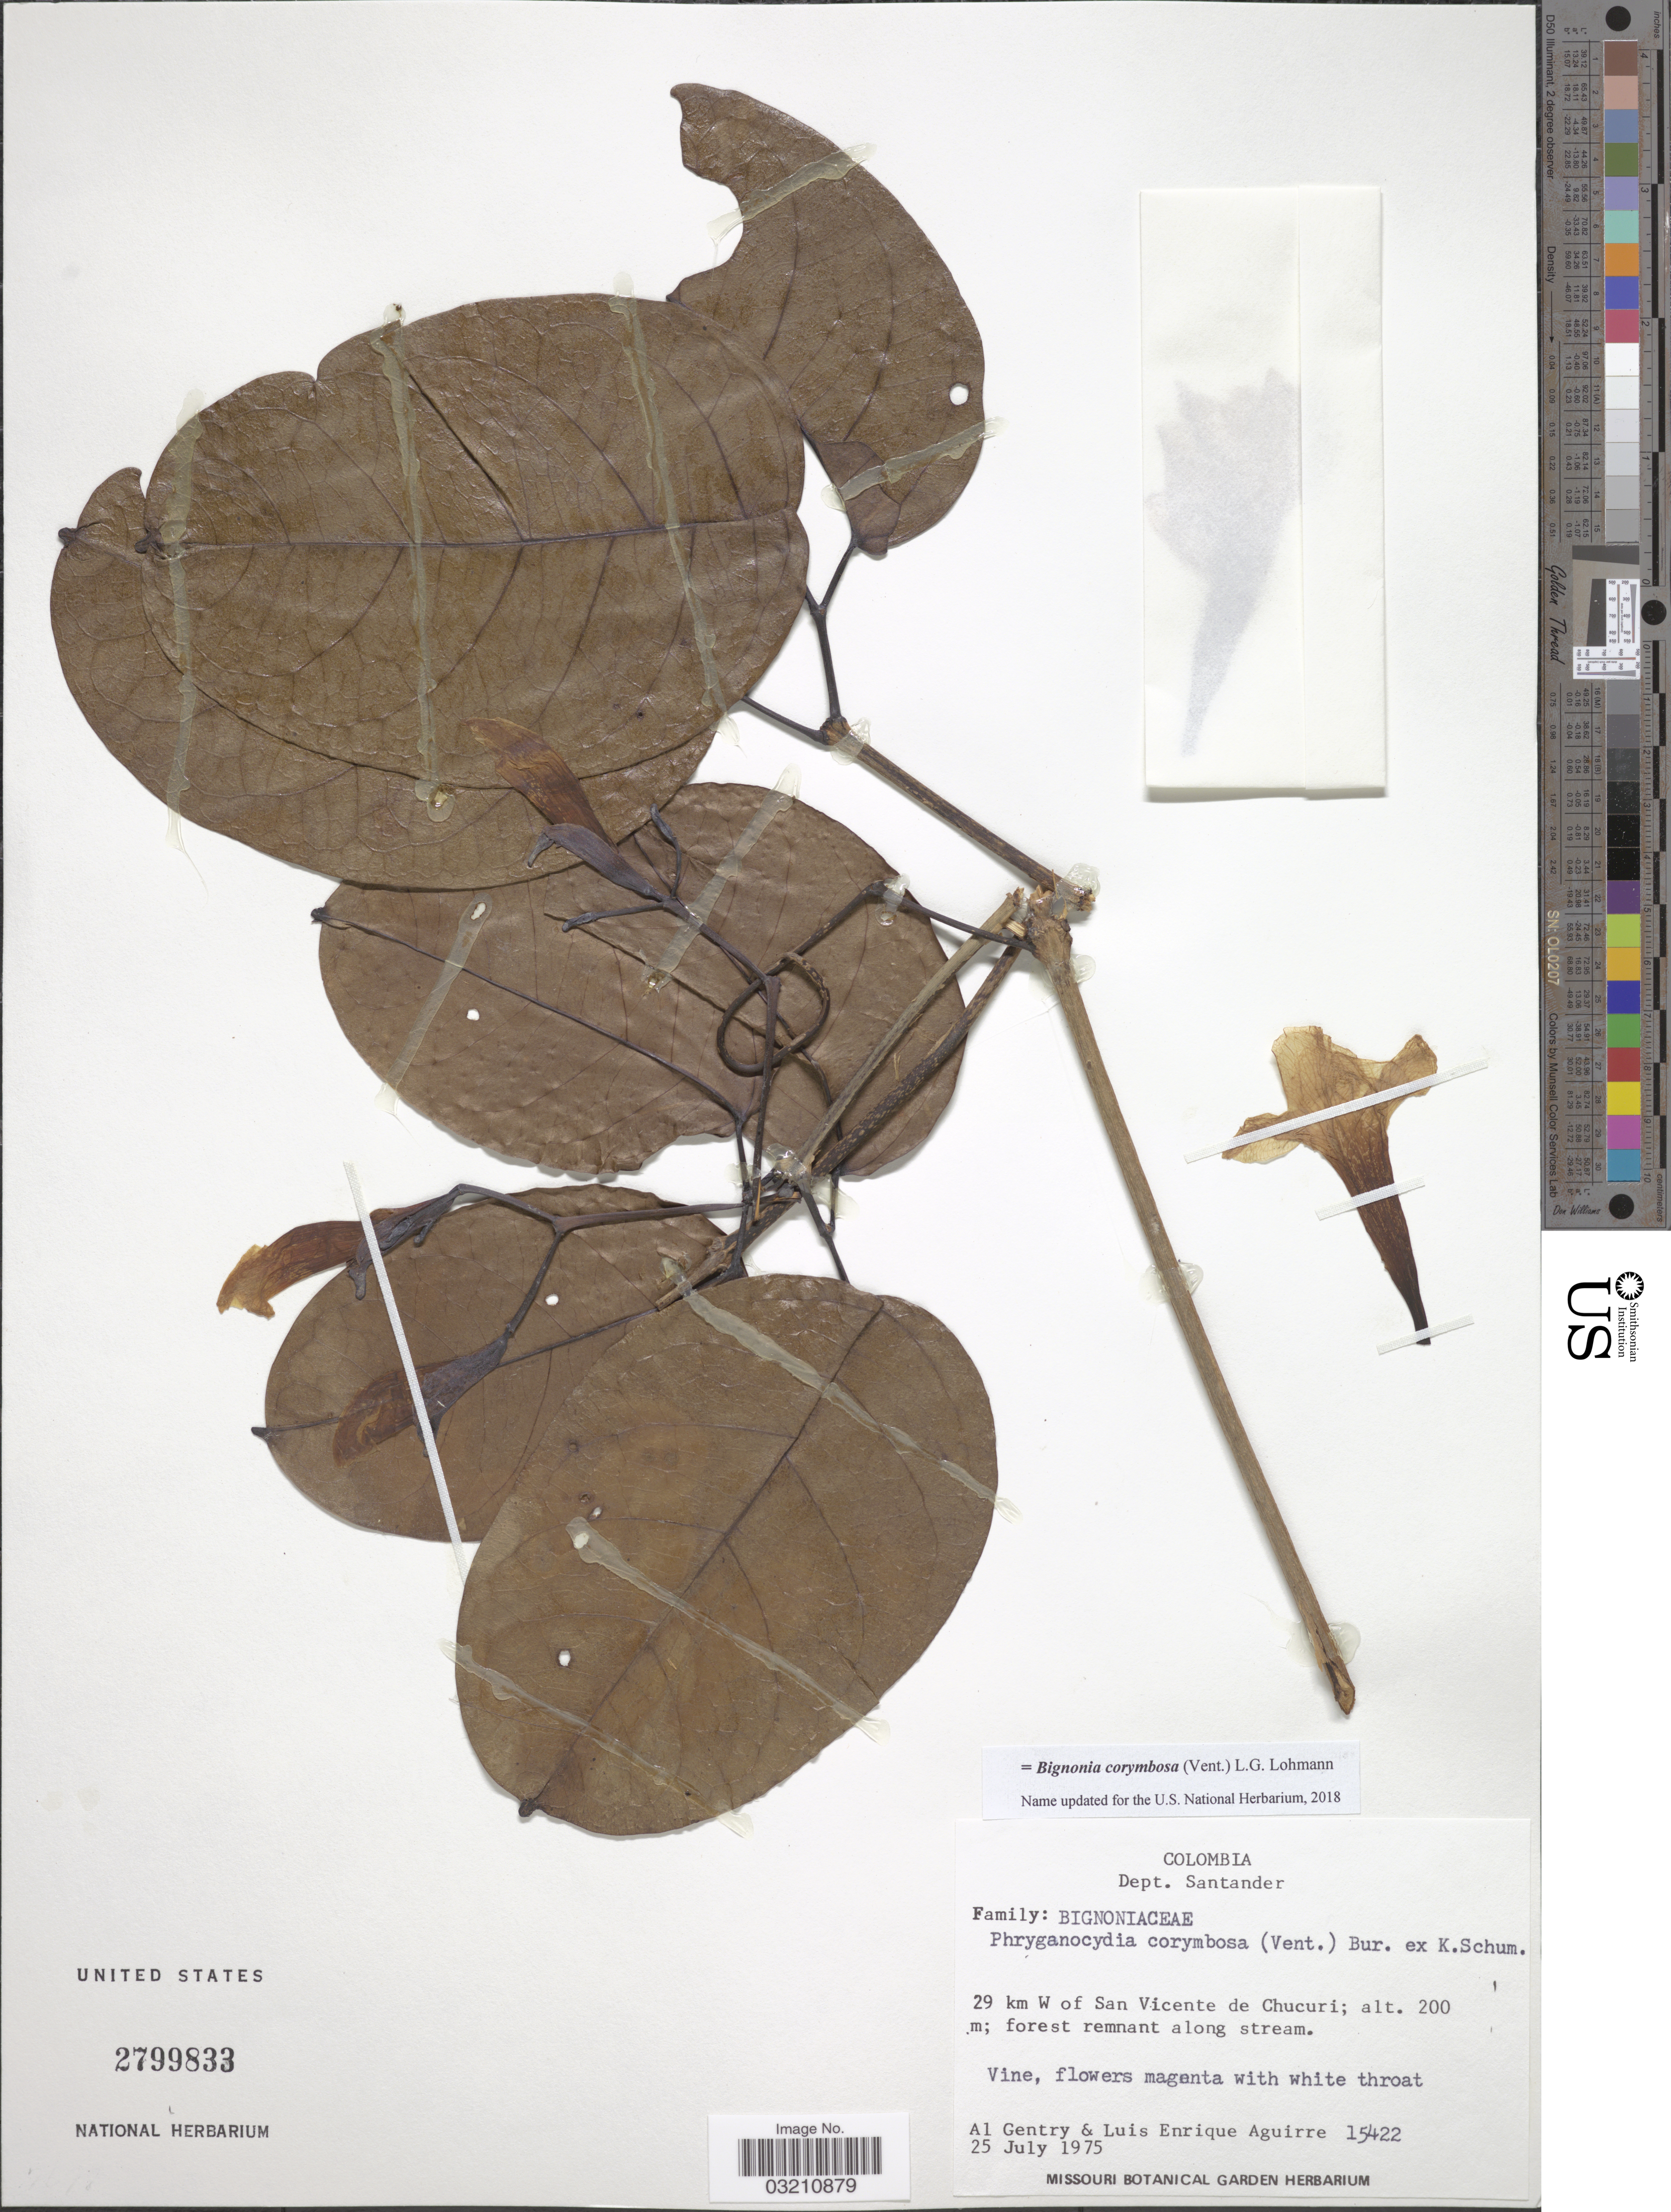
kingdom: Plantae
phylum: Tracheophyta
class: Magnoliopsida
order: Lamiales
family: Bignoniaceae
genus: Bignonia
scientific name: Bignonia corymbosa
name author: (Vent.) L.G. Lohmann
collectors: A. H. Gentry & L. Aguirre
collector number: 15422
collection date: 1975-07-25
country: Colombia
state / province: Santander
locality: Dept. Santander. 29 km W of San Vicente de Chucuri.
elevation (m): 200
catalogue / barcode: US 2799833